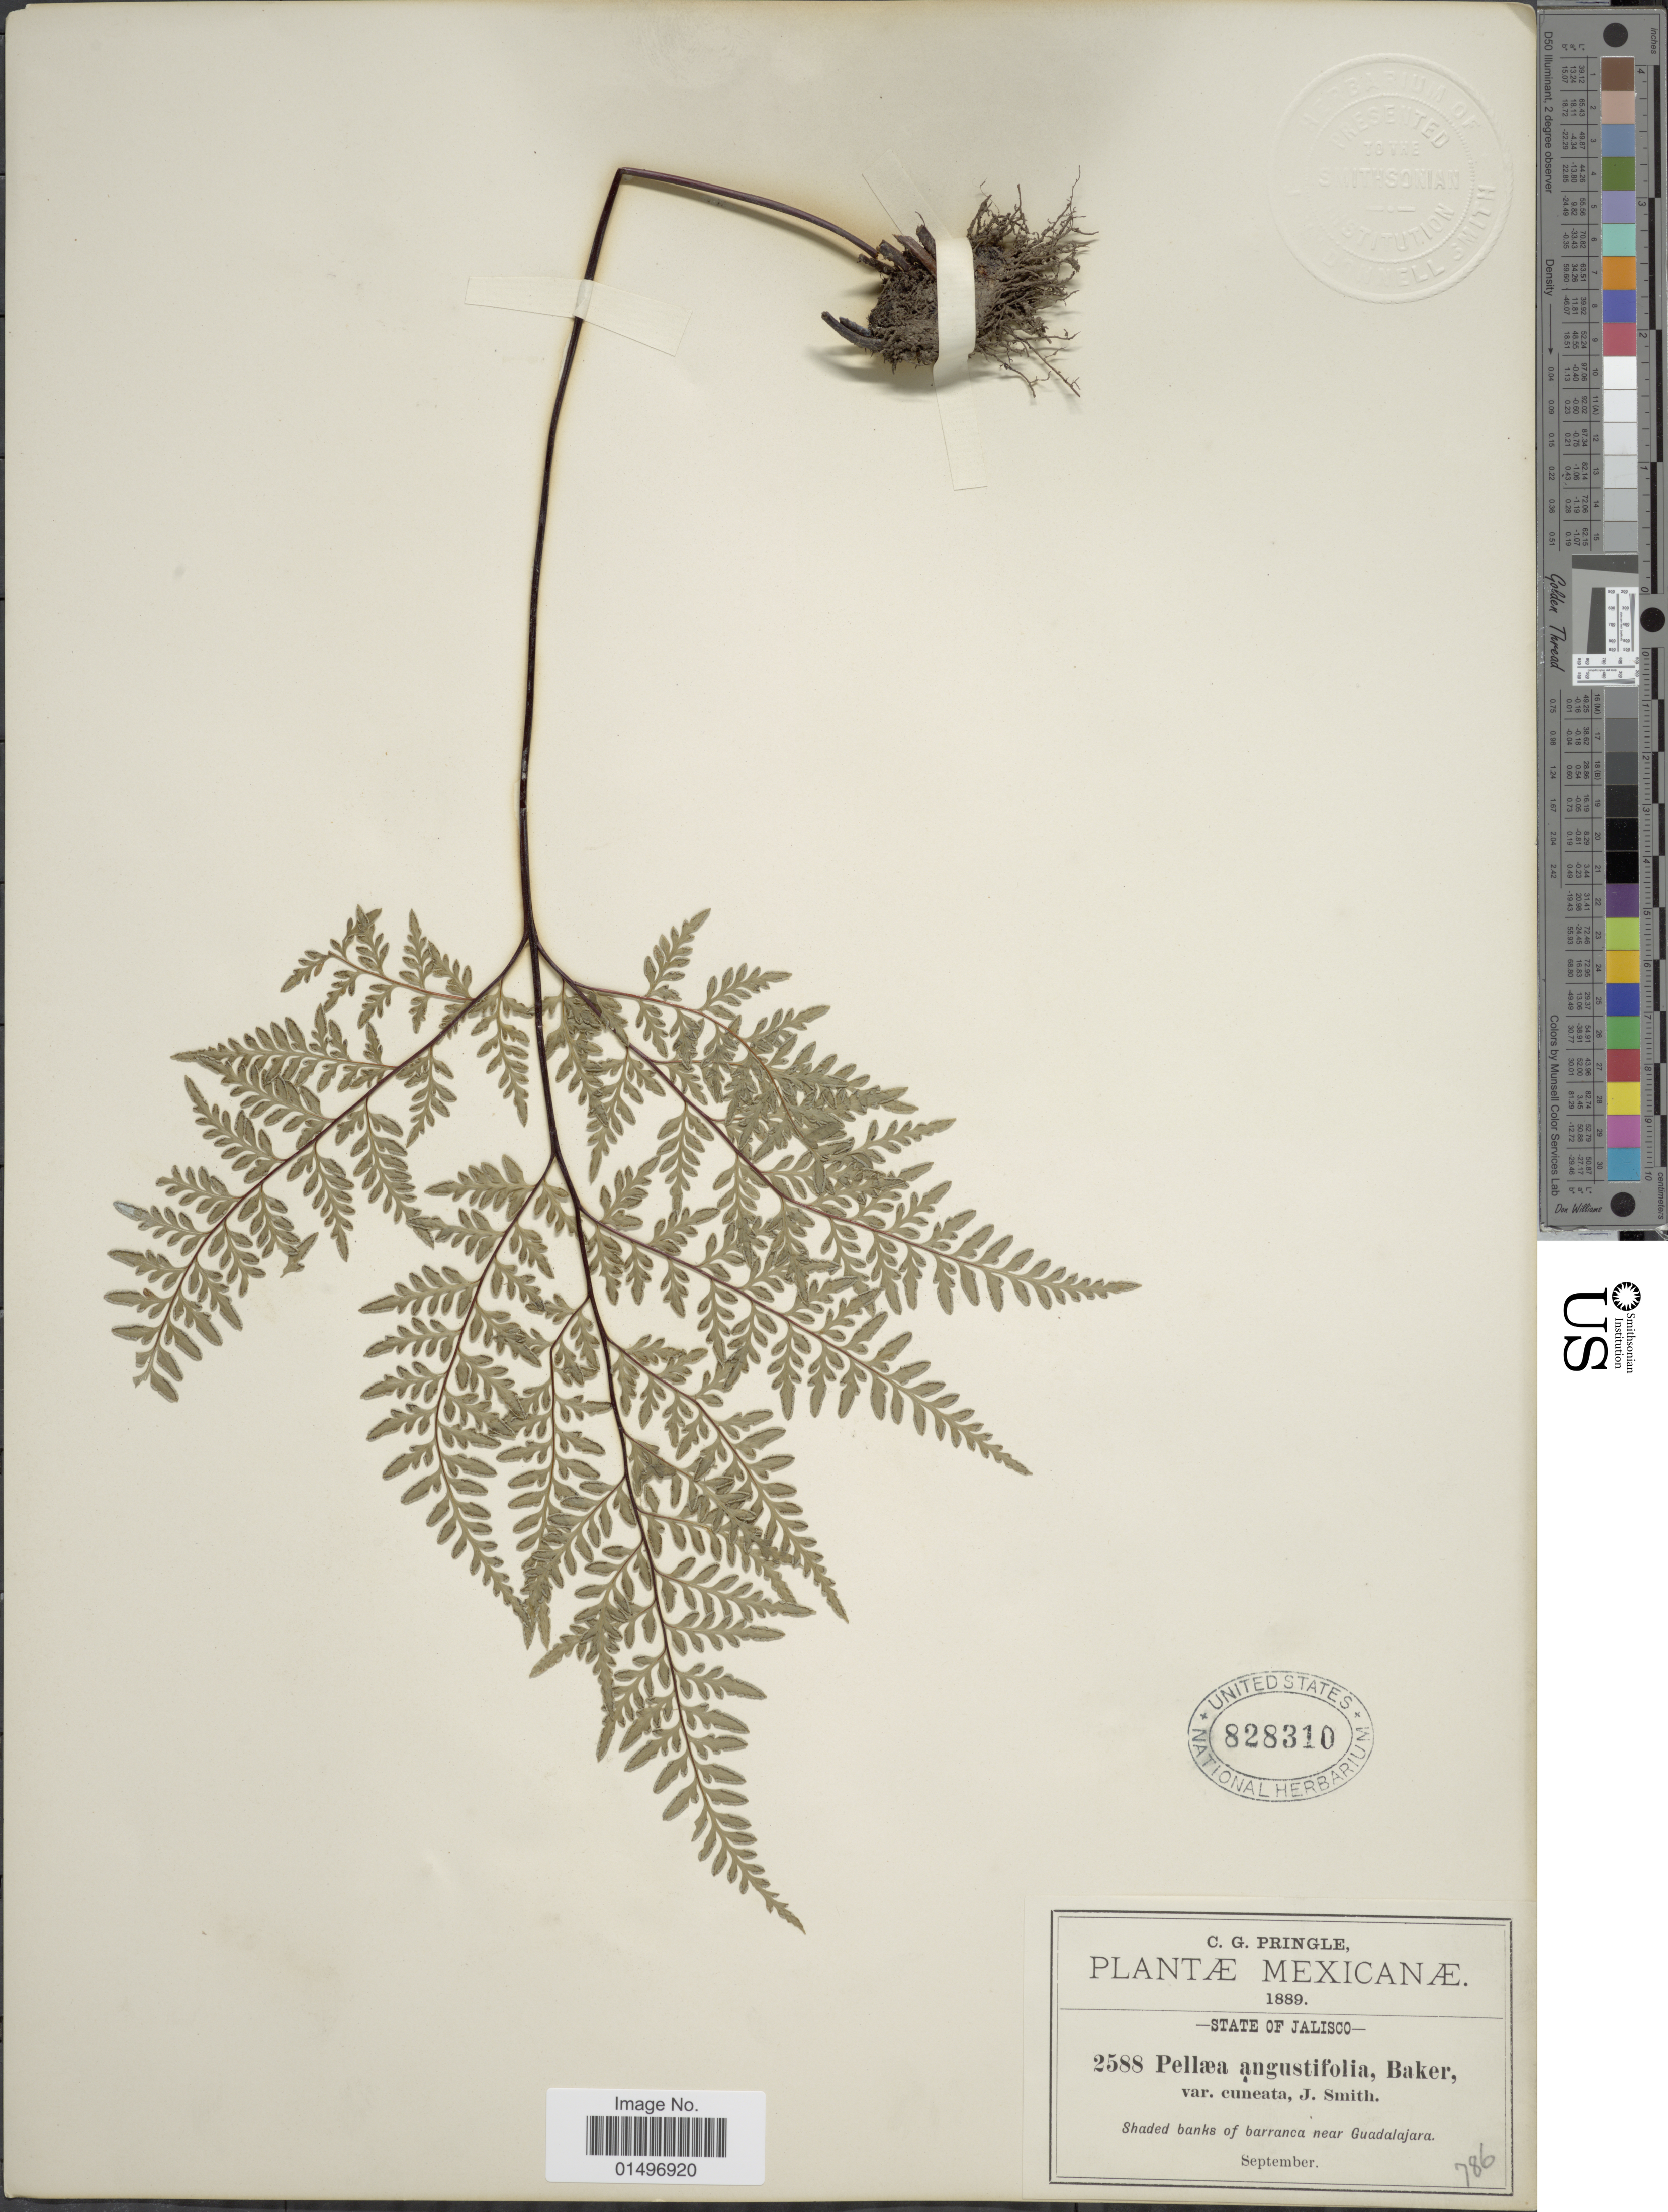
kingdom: Plantae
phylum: Tracheophyta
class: Polypodiopsida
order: Polypodiales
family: Pteridaceae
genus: Gaga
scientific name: Gaga chaerophylla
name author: (Mart. & Ikonn.-Gal.) Fay W. Li & Windham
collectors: C. G. Pringle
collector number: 2588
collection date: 1889-09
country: Mexico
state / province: Jalisco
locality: Mexicanae, Shaded banks of barrannca near Guadalajara.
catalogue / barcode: US 828310